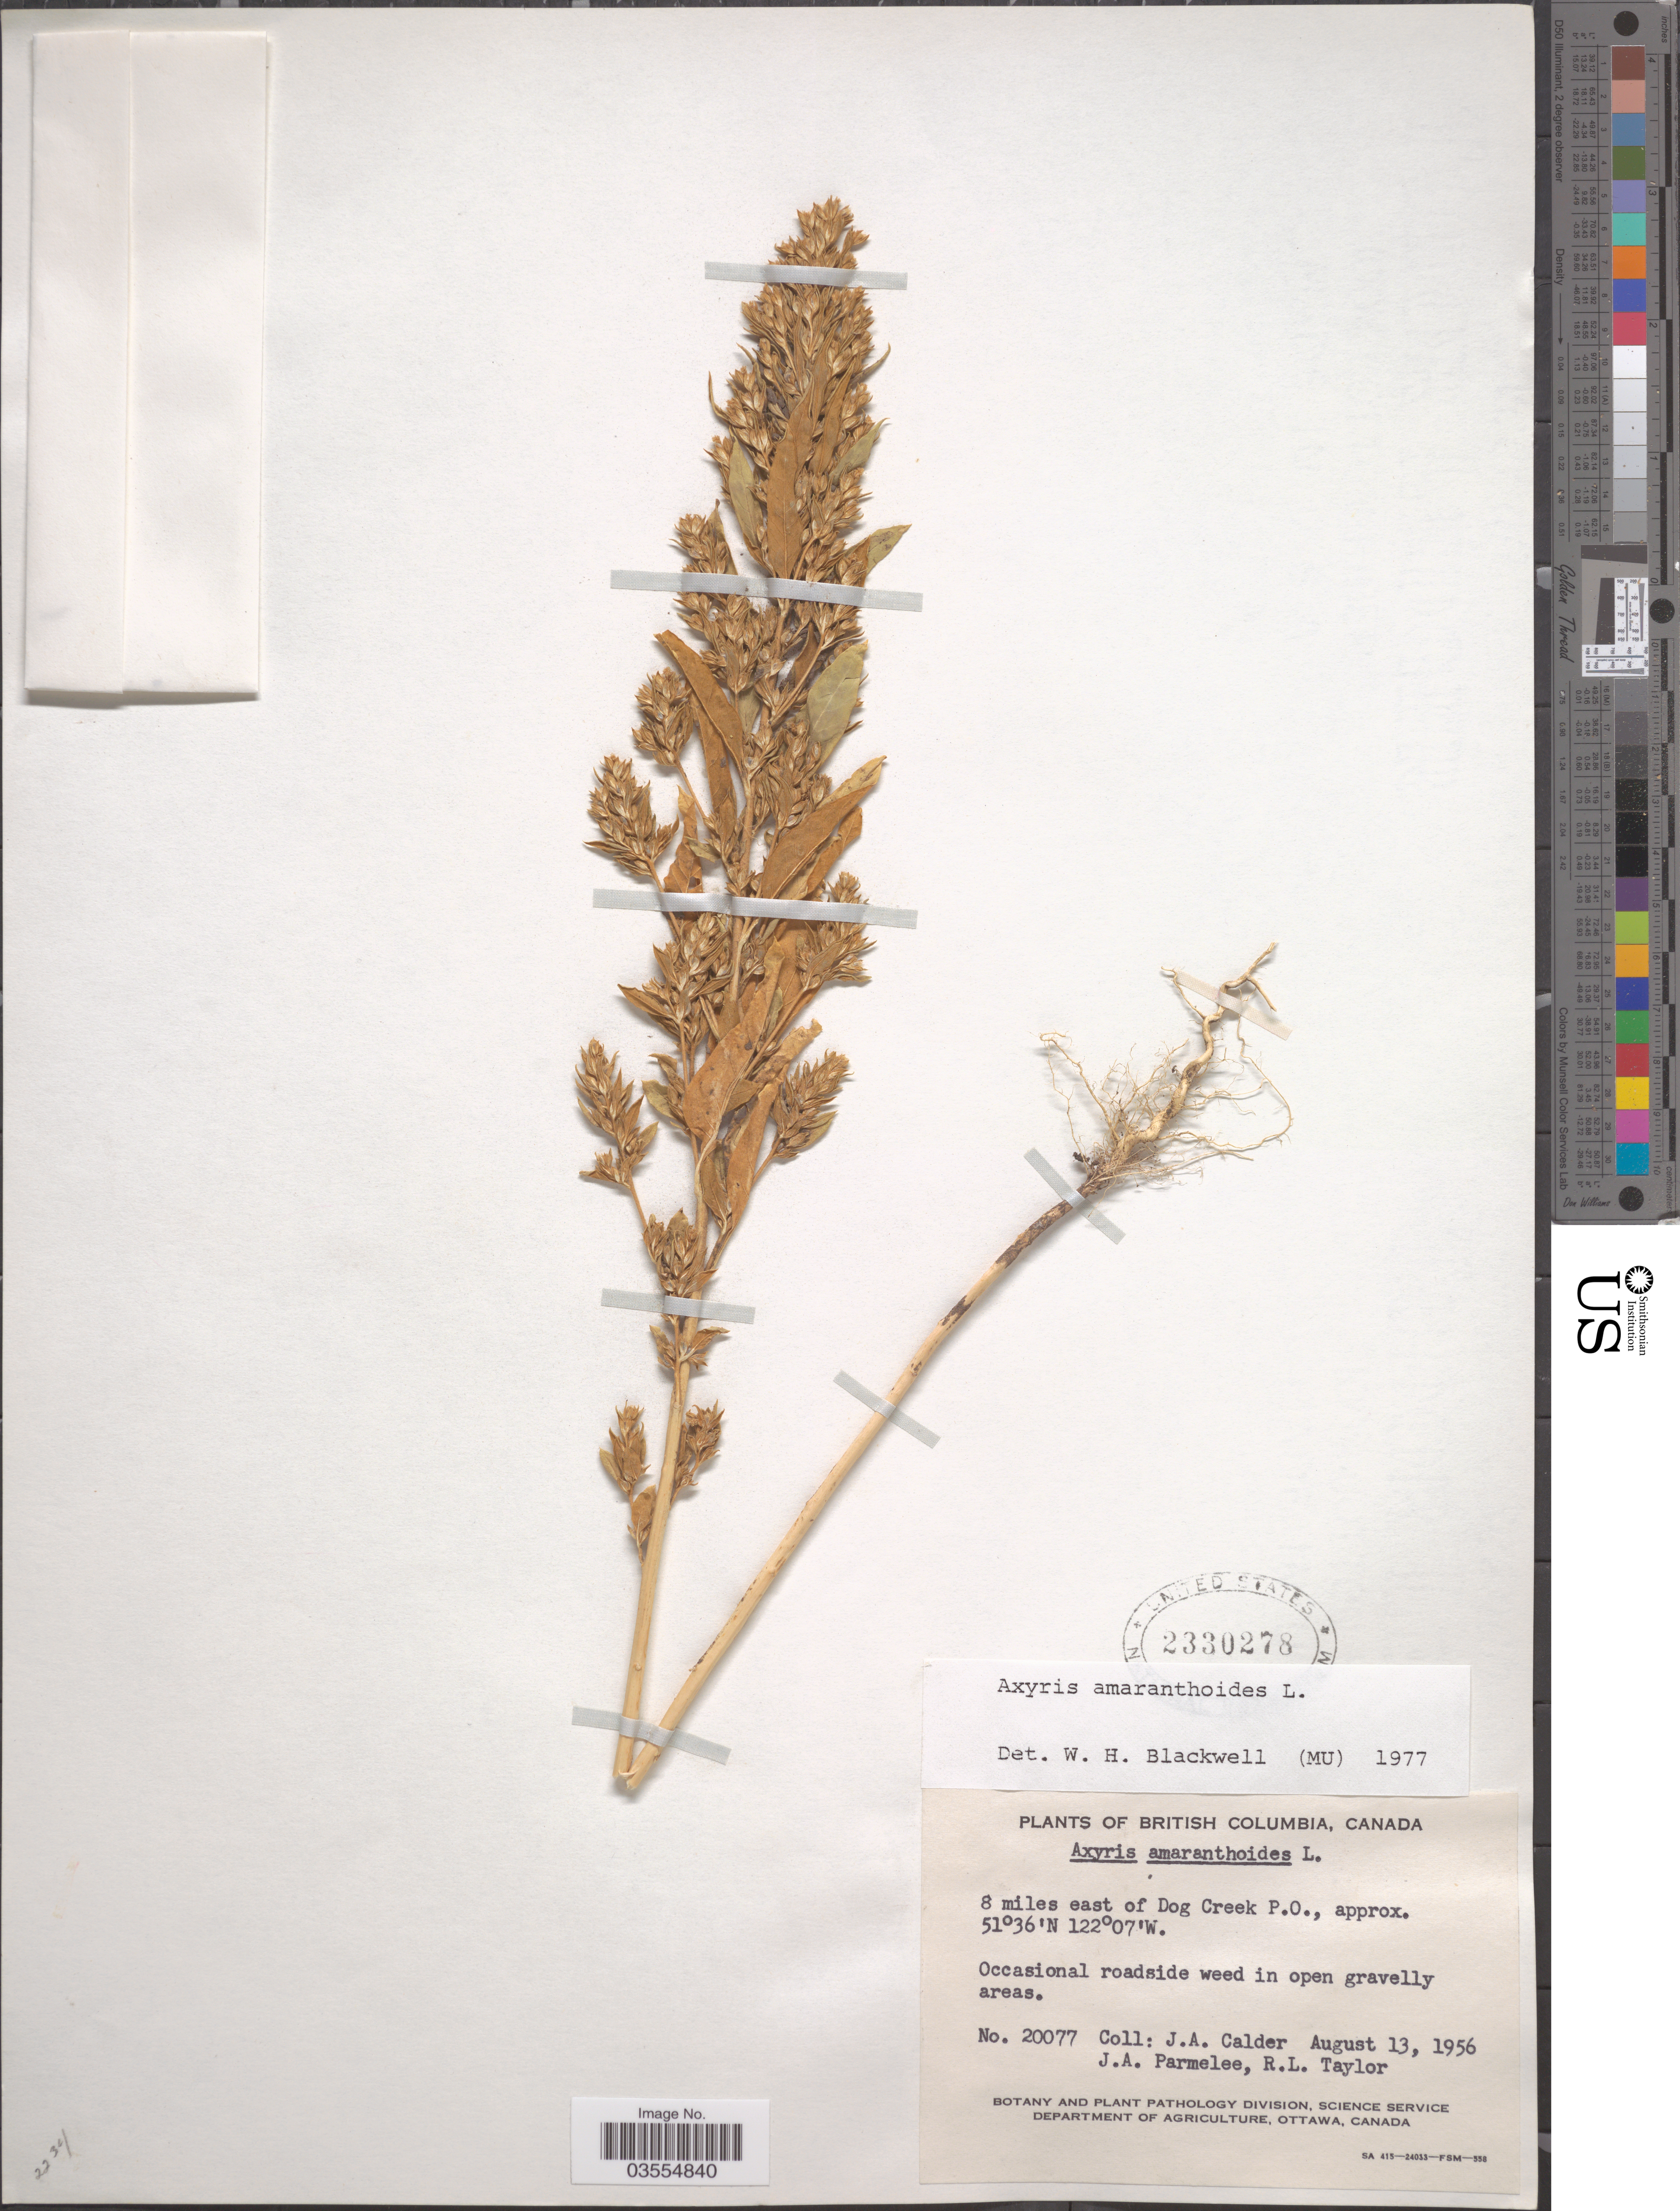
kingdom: Plantae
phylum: Tracheophyta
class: Magnoliopsida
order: Caryophyllales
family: Amaranthaceae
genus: Axyris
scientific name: Axyris amaranthoides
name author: L.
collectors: J. A. Calder, J. A. Parmelee & R. Taylor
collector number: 20077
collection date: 1956-08-13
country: Canada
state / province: British Columbia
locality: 8 miles east of Dog Creek P.O.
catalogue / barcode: US 2330278